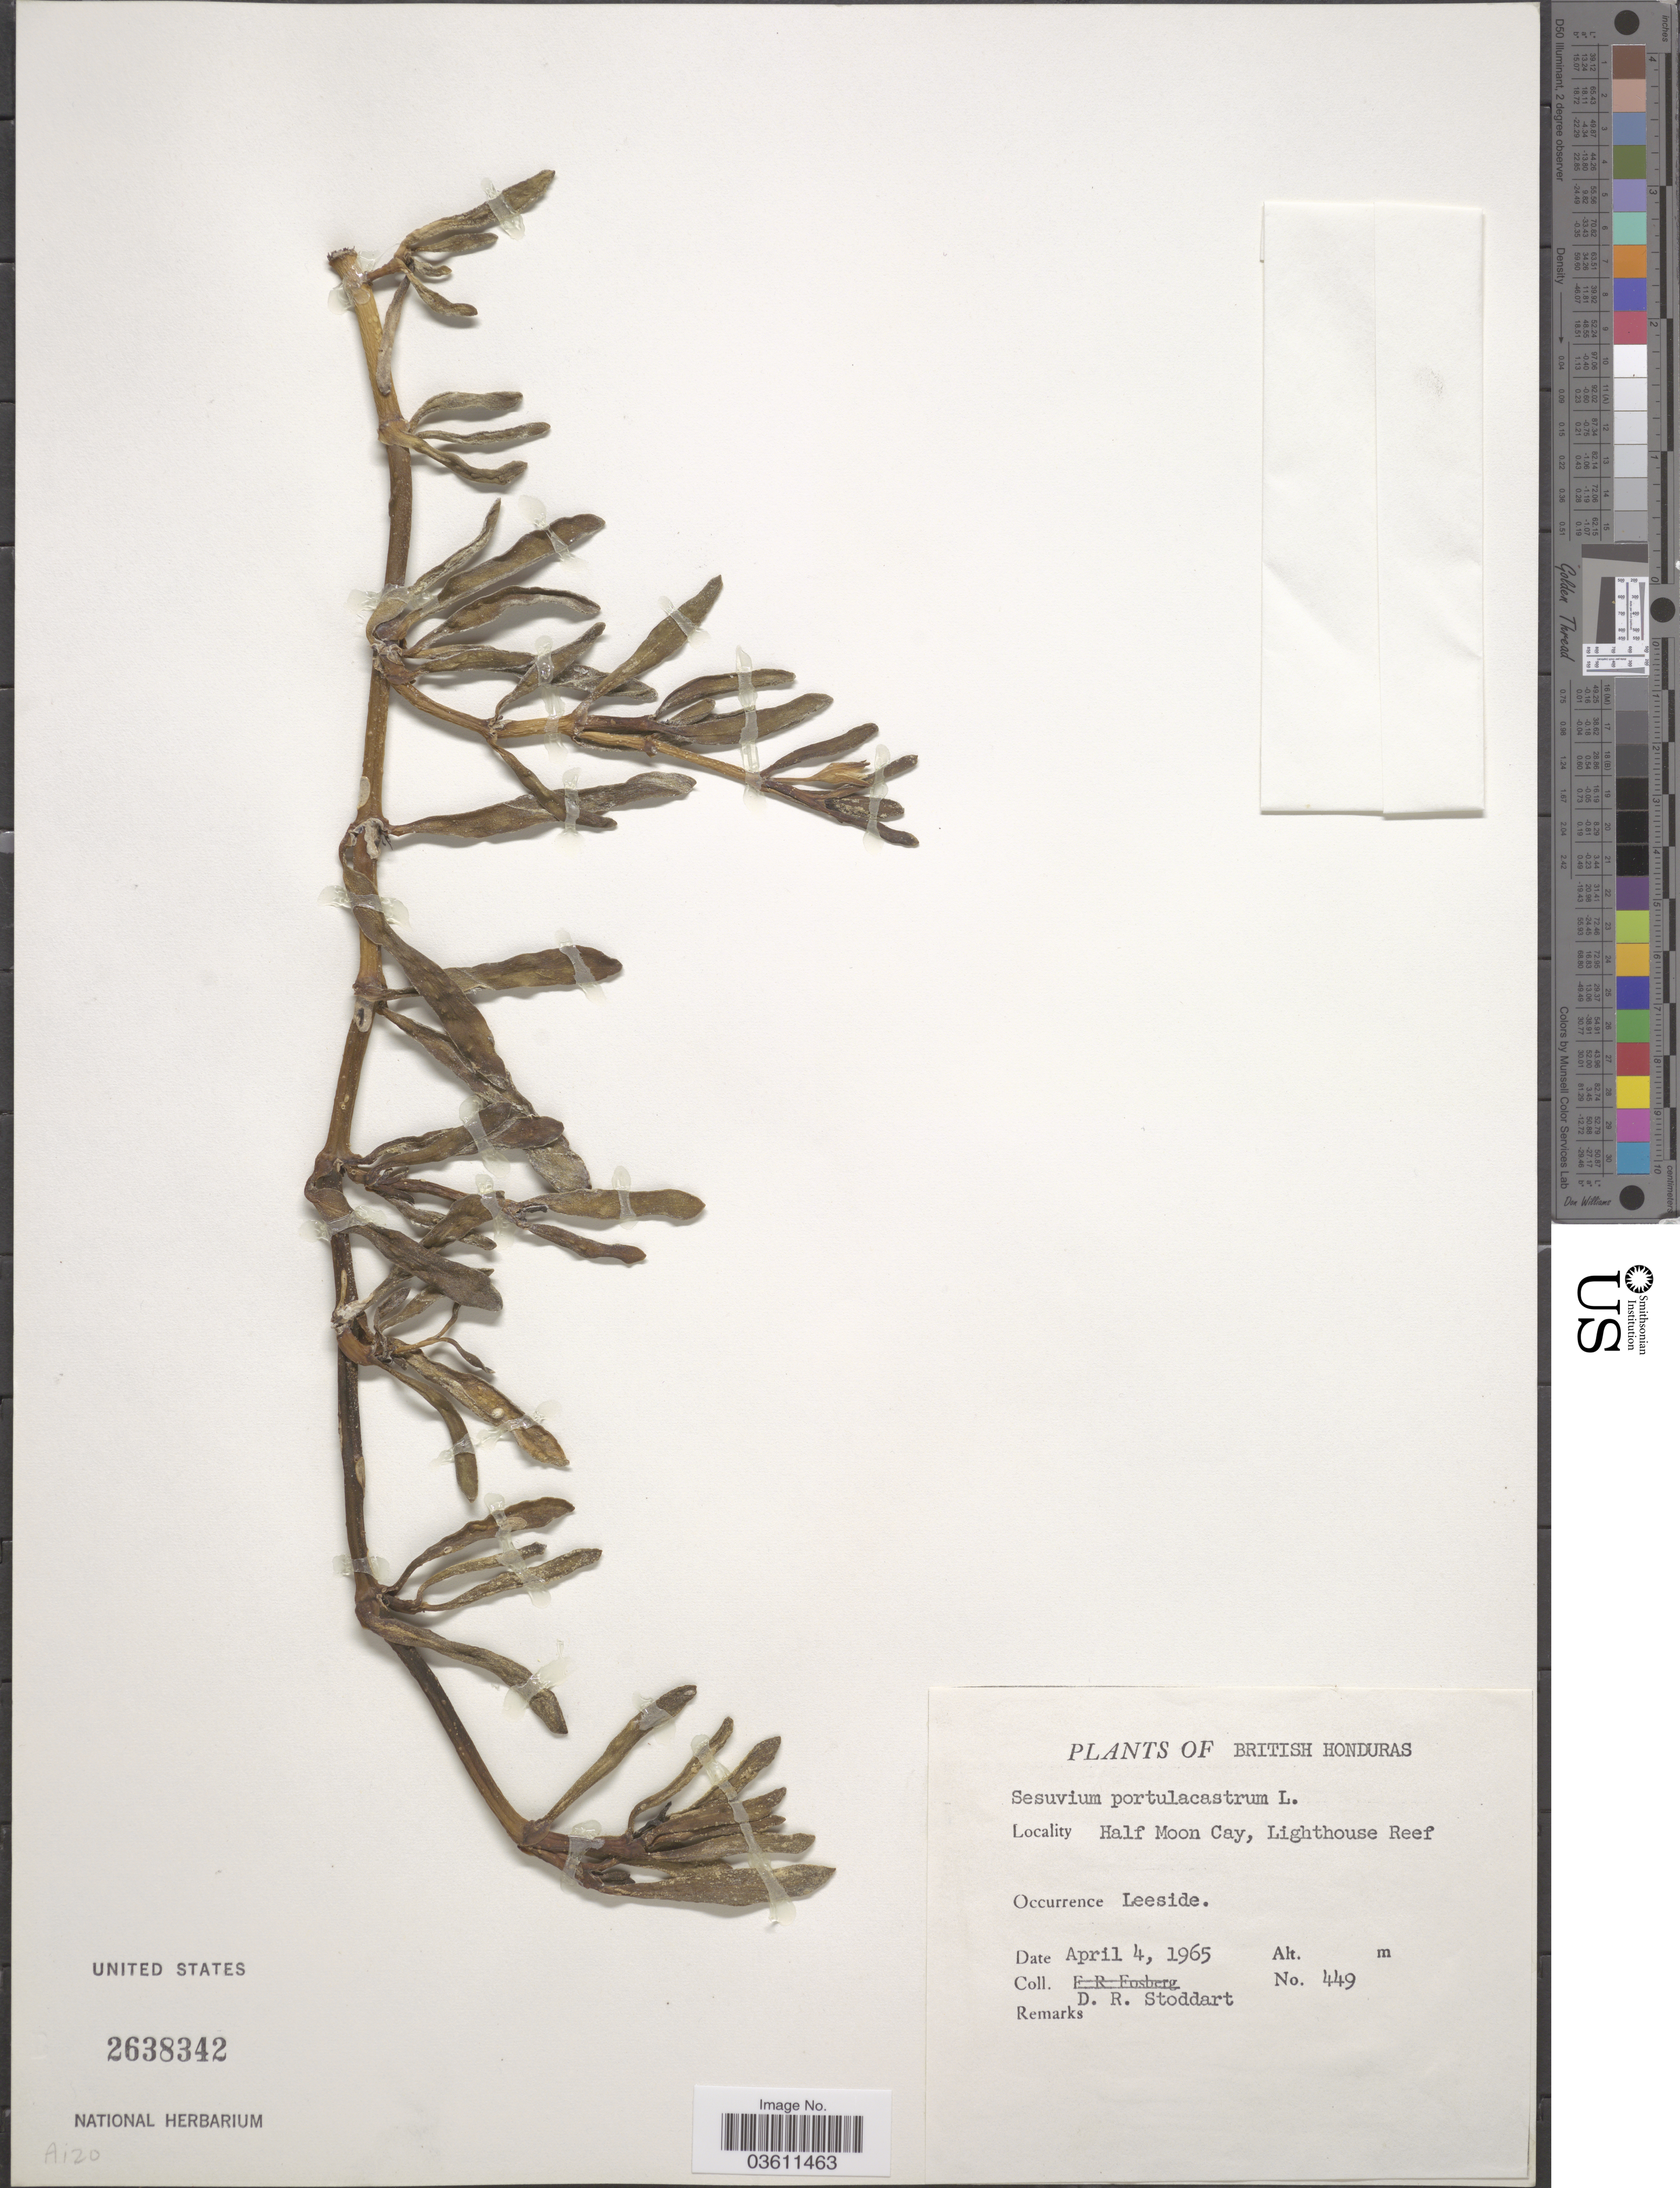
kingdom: Plantae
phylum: Tracheophyta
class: Magnoliopsida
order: Caryophyllales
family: Aizoaceae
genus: Sesuvium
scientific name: Sesuvium portulacastrum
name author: (L.) L.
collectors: D. R. Stoddart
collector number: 449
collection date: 1965-04-04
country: Belize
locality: British Honduras. Half Moon Cay, Lighthouse Reef.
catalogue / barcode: US 2638342